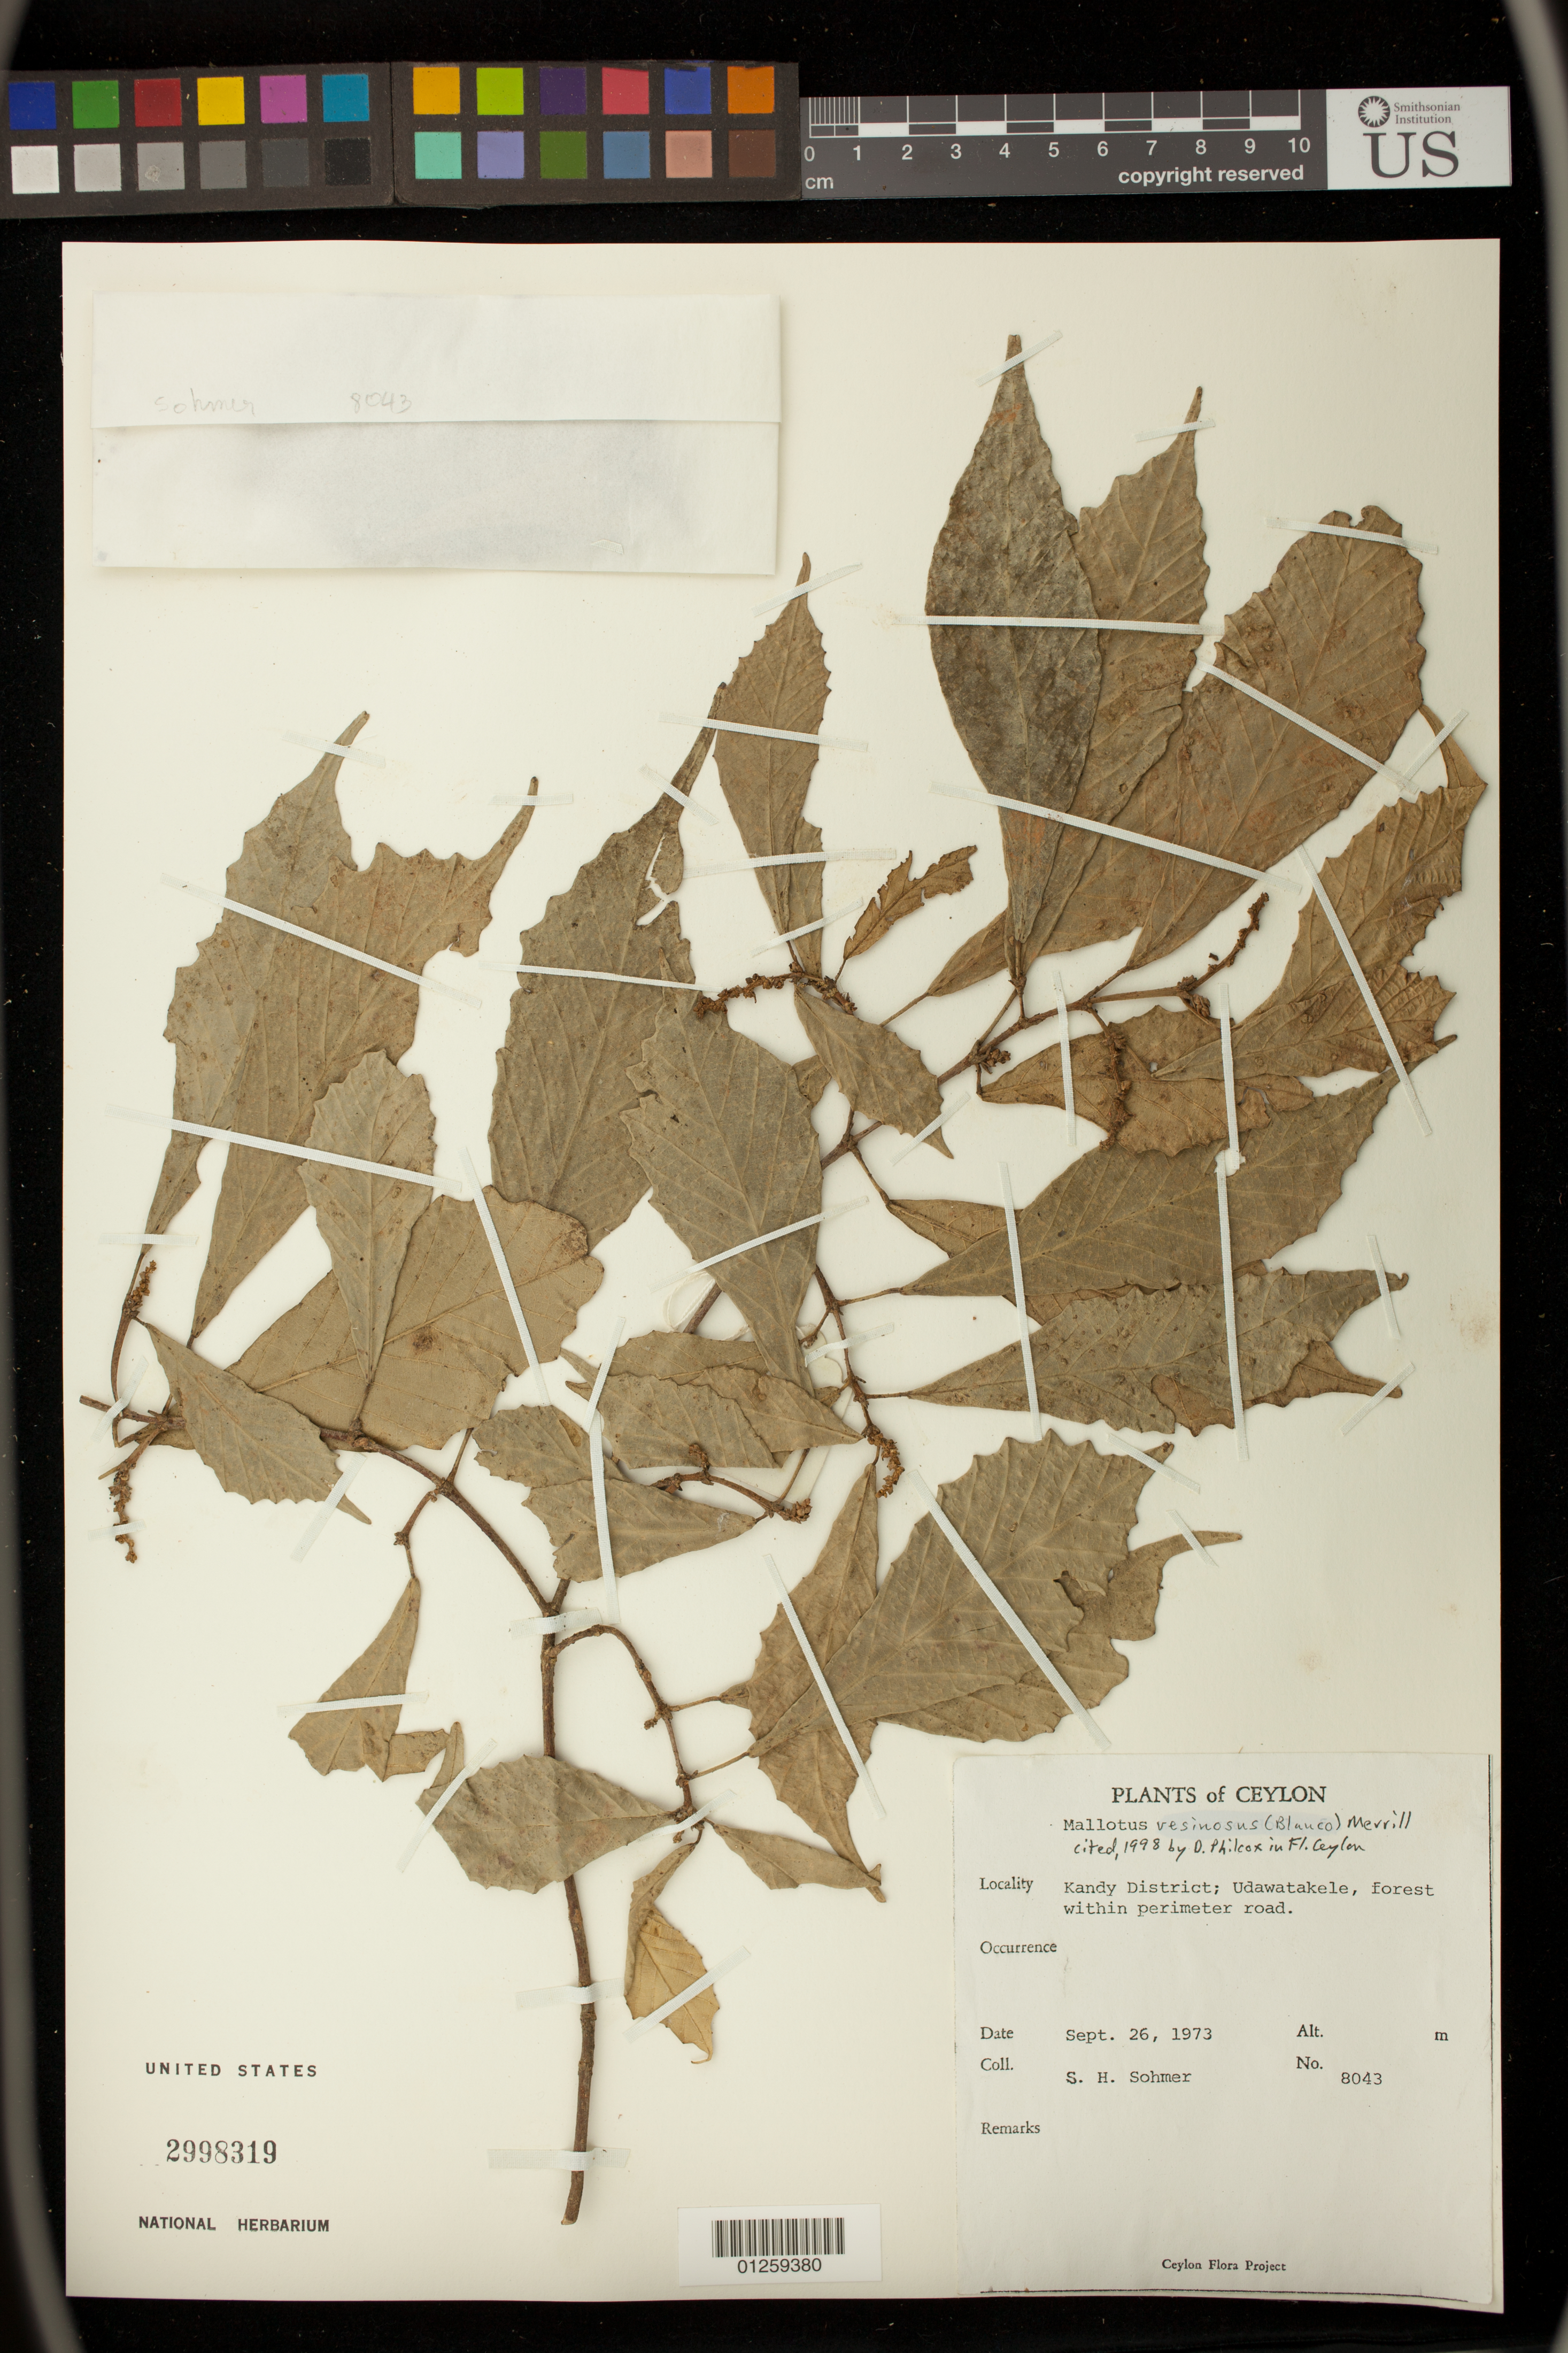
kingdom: Plantae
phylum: Tracheophyta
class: Magnoliopsida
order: Malpighiales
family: Euphorbiaceae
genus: Mallotus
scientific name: Mallotus resinosus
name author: (Blanco) Merr.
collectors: S. H. Sohmer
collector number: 8043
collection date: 1973-09-23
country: Sri Lanka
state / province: Central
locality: Kandy District; Udawatakele, forest within perimeter road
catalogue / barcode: US 2998319